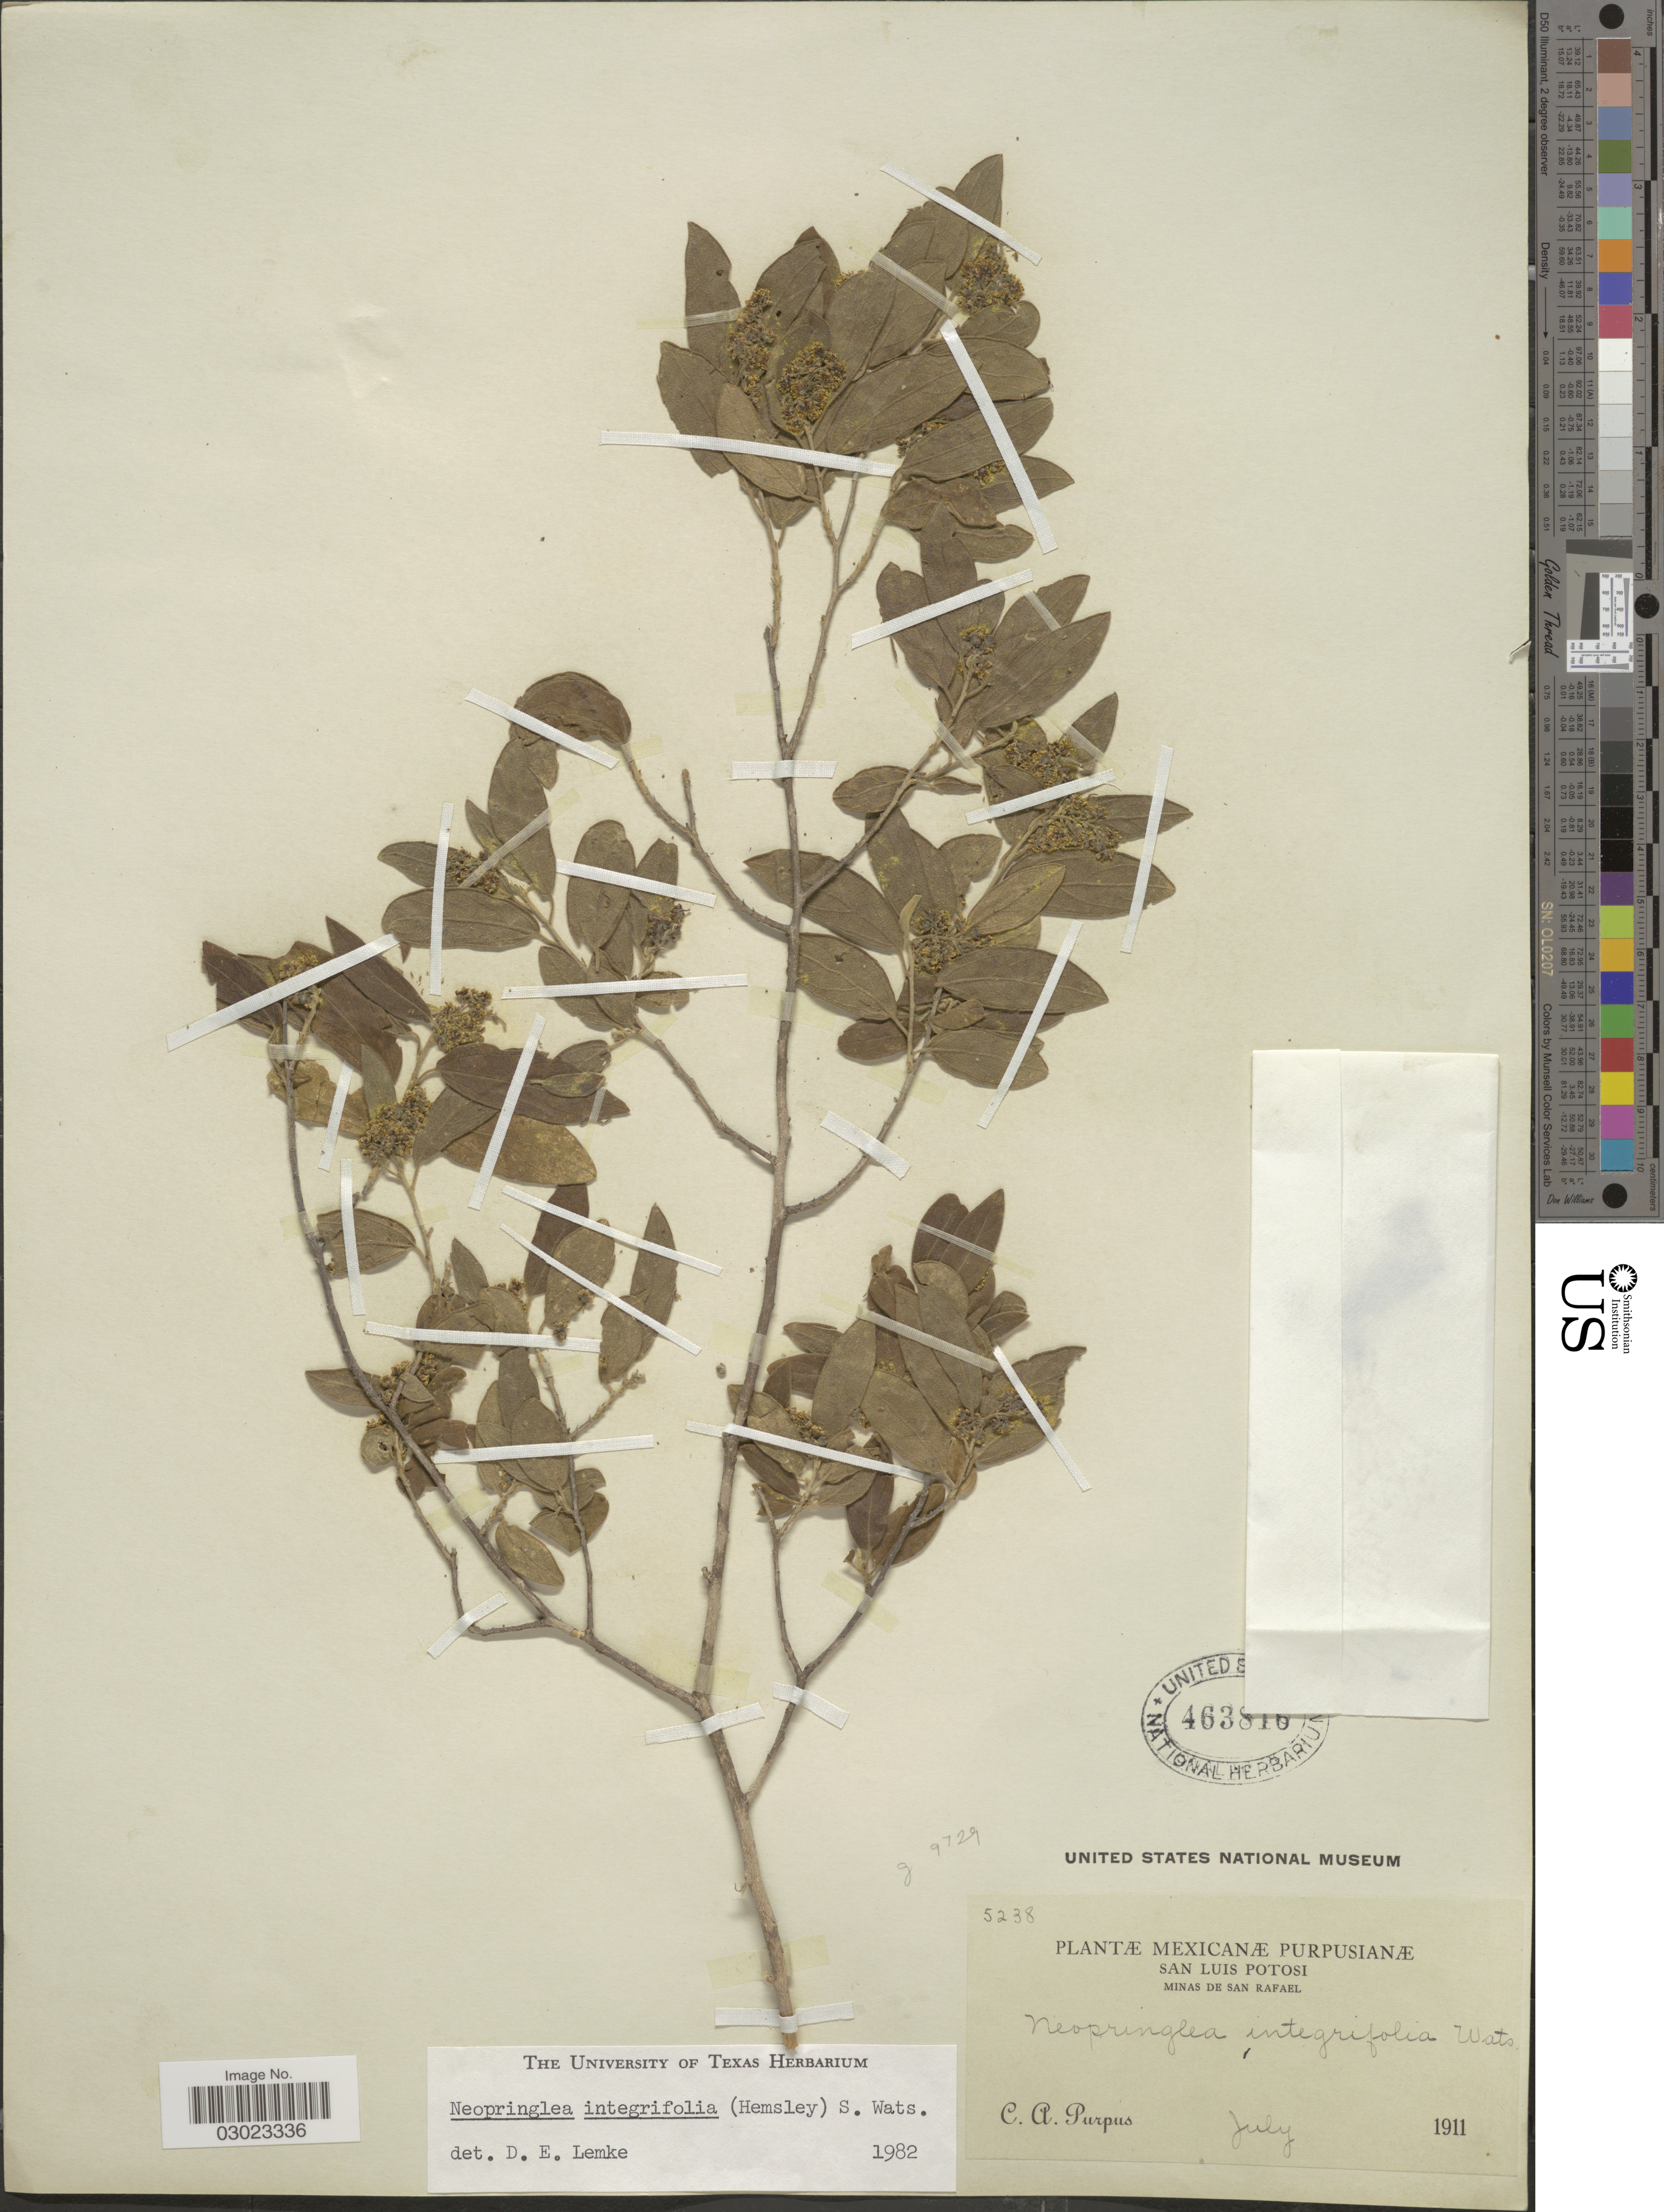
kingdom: Plantae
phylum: Tracheophyta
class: Magnoliopsida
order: Malpighiales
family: Salicaceae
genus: Neopringlea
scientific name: Neopringlea integrifolia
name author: (Hemsl.) S. Watson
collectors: C. A. Purpus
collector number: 5238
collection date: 1911-07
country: Mexico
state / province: San Luis Potosí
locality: Minas de San Rafael.